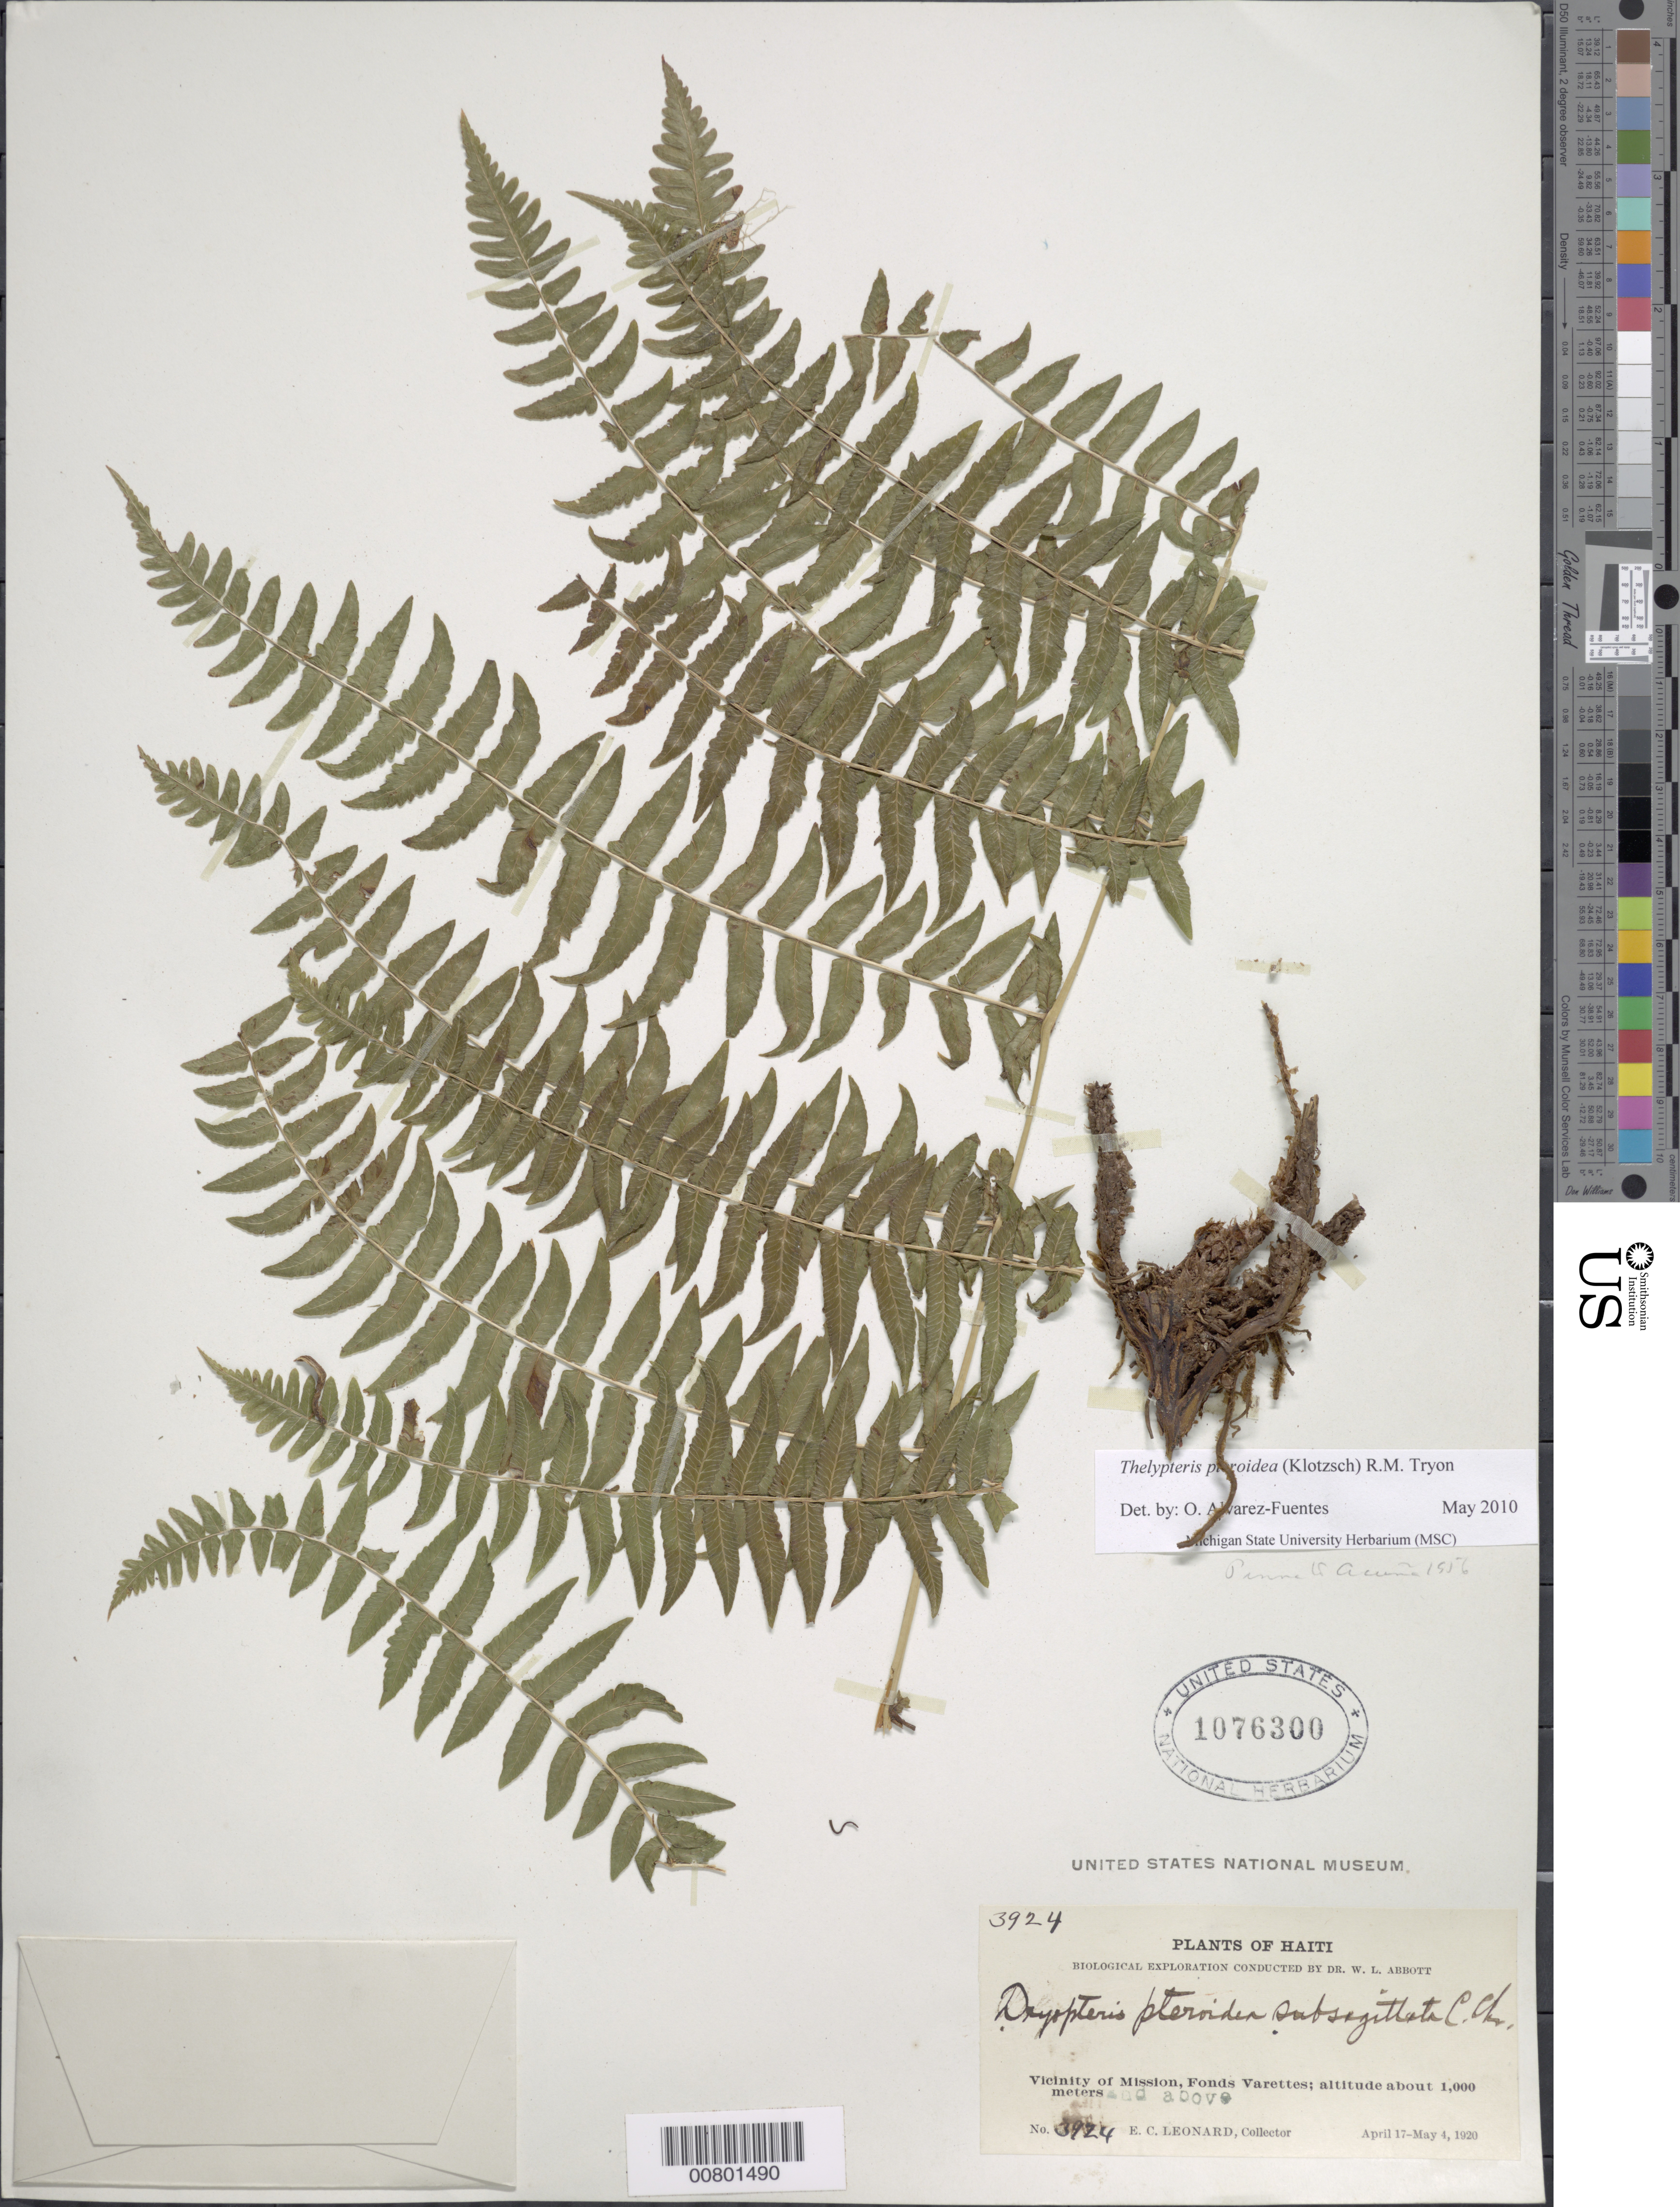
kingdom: Plantae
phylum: Tracheophyta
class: Polypodiopsida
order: Polypodiales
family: Thelypteridaceae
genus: Amauropelta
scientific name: Amauropelta pteroidea (Klotzsch) comb. nov., ined 2015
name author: (Klotzsch)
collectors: E. C. Leonard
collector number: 3924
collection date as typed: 17 Apr 1920 to 04 May 1920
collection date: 1920-04-17/1920-05-04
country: Haiti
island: Hispaniola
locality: Mission, Fonds Varettes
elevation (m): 1000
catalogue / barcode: US 1076300